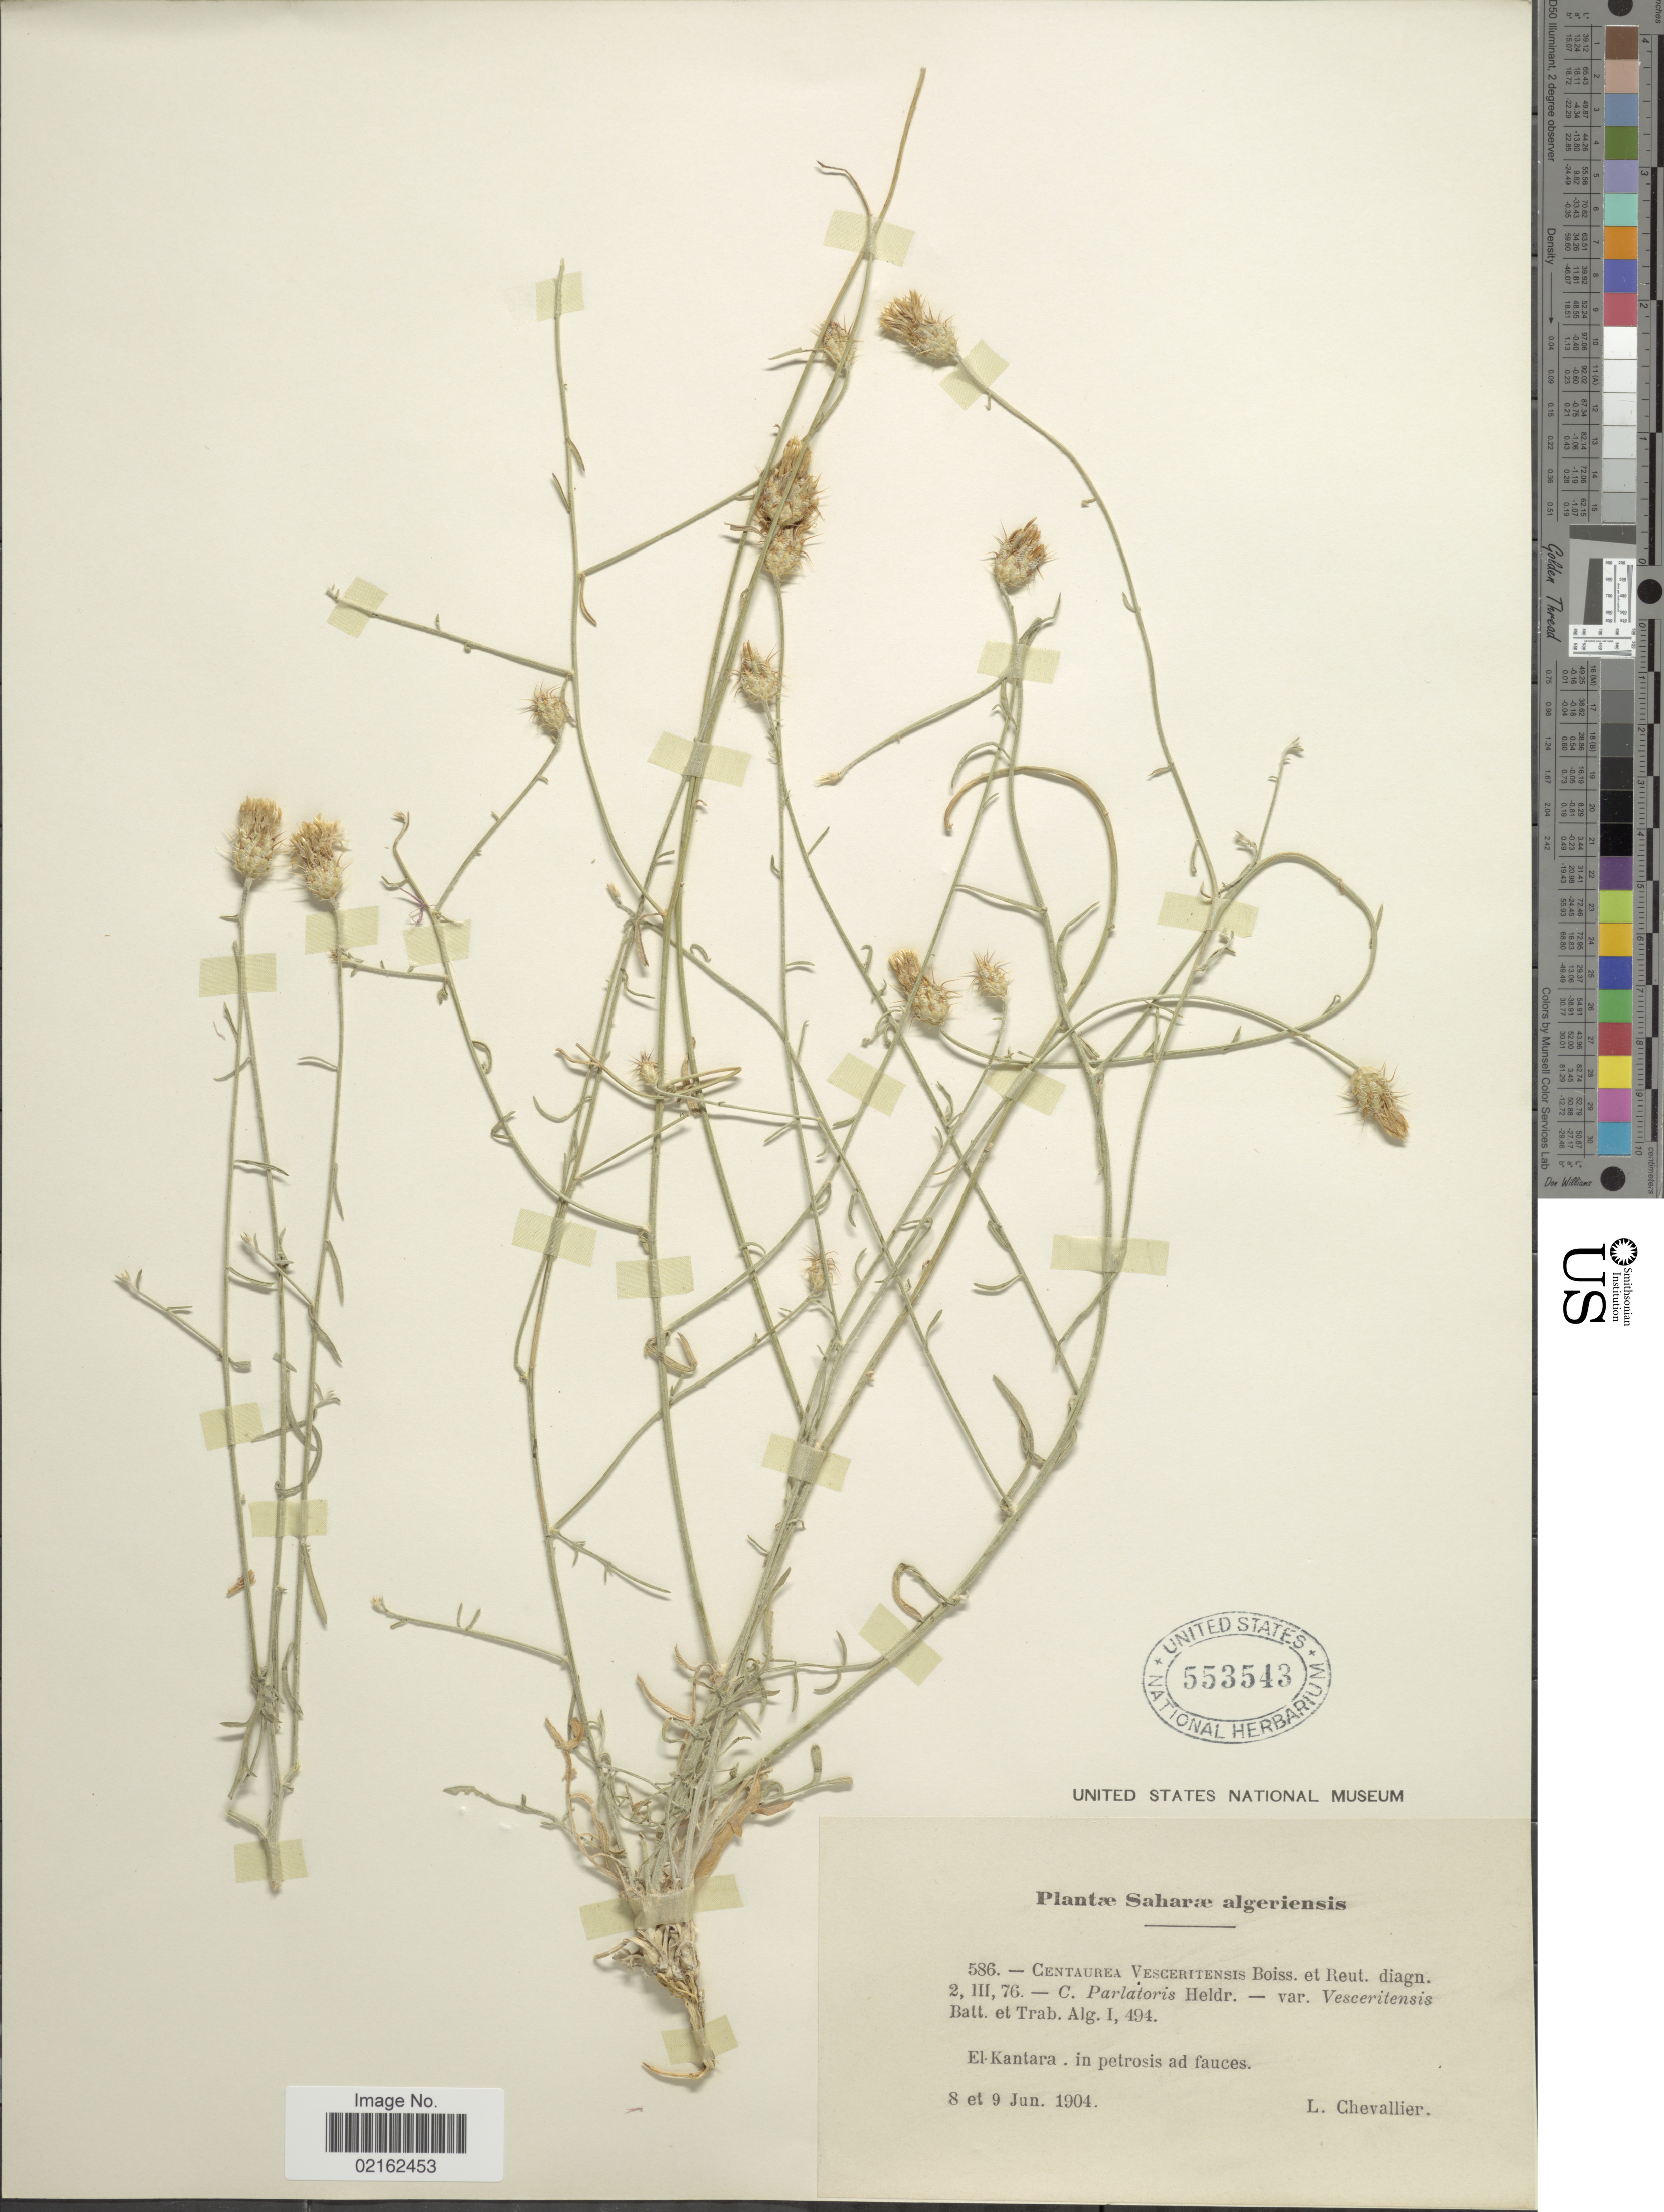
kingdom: Plantae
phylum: Tracheophyta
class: Magnoliopsida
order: Asterales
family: Asteraceae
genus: Centaurea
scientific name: Centaurea parlatoris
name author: Heldr.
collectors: L. Chevallier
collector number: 586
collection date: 1904-06-08/1904-06-09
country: Algeria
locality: Saharae algeriensis, El Kantara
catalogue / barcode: US 553543